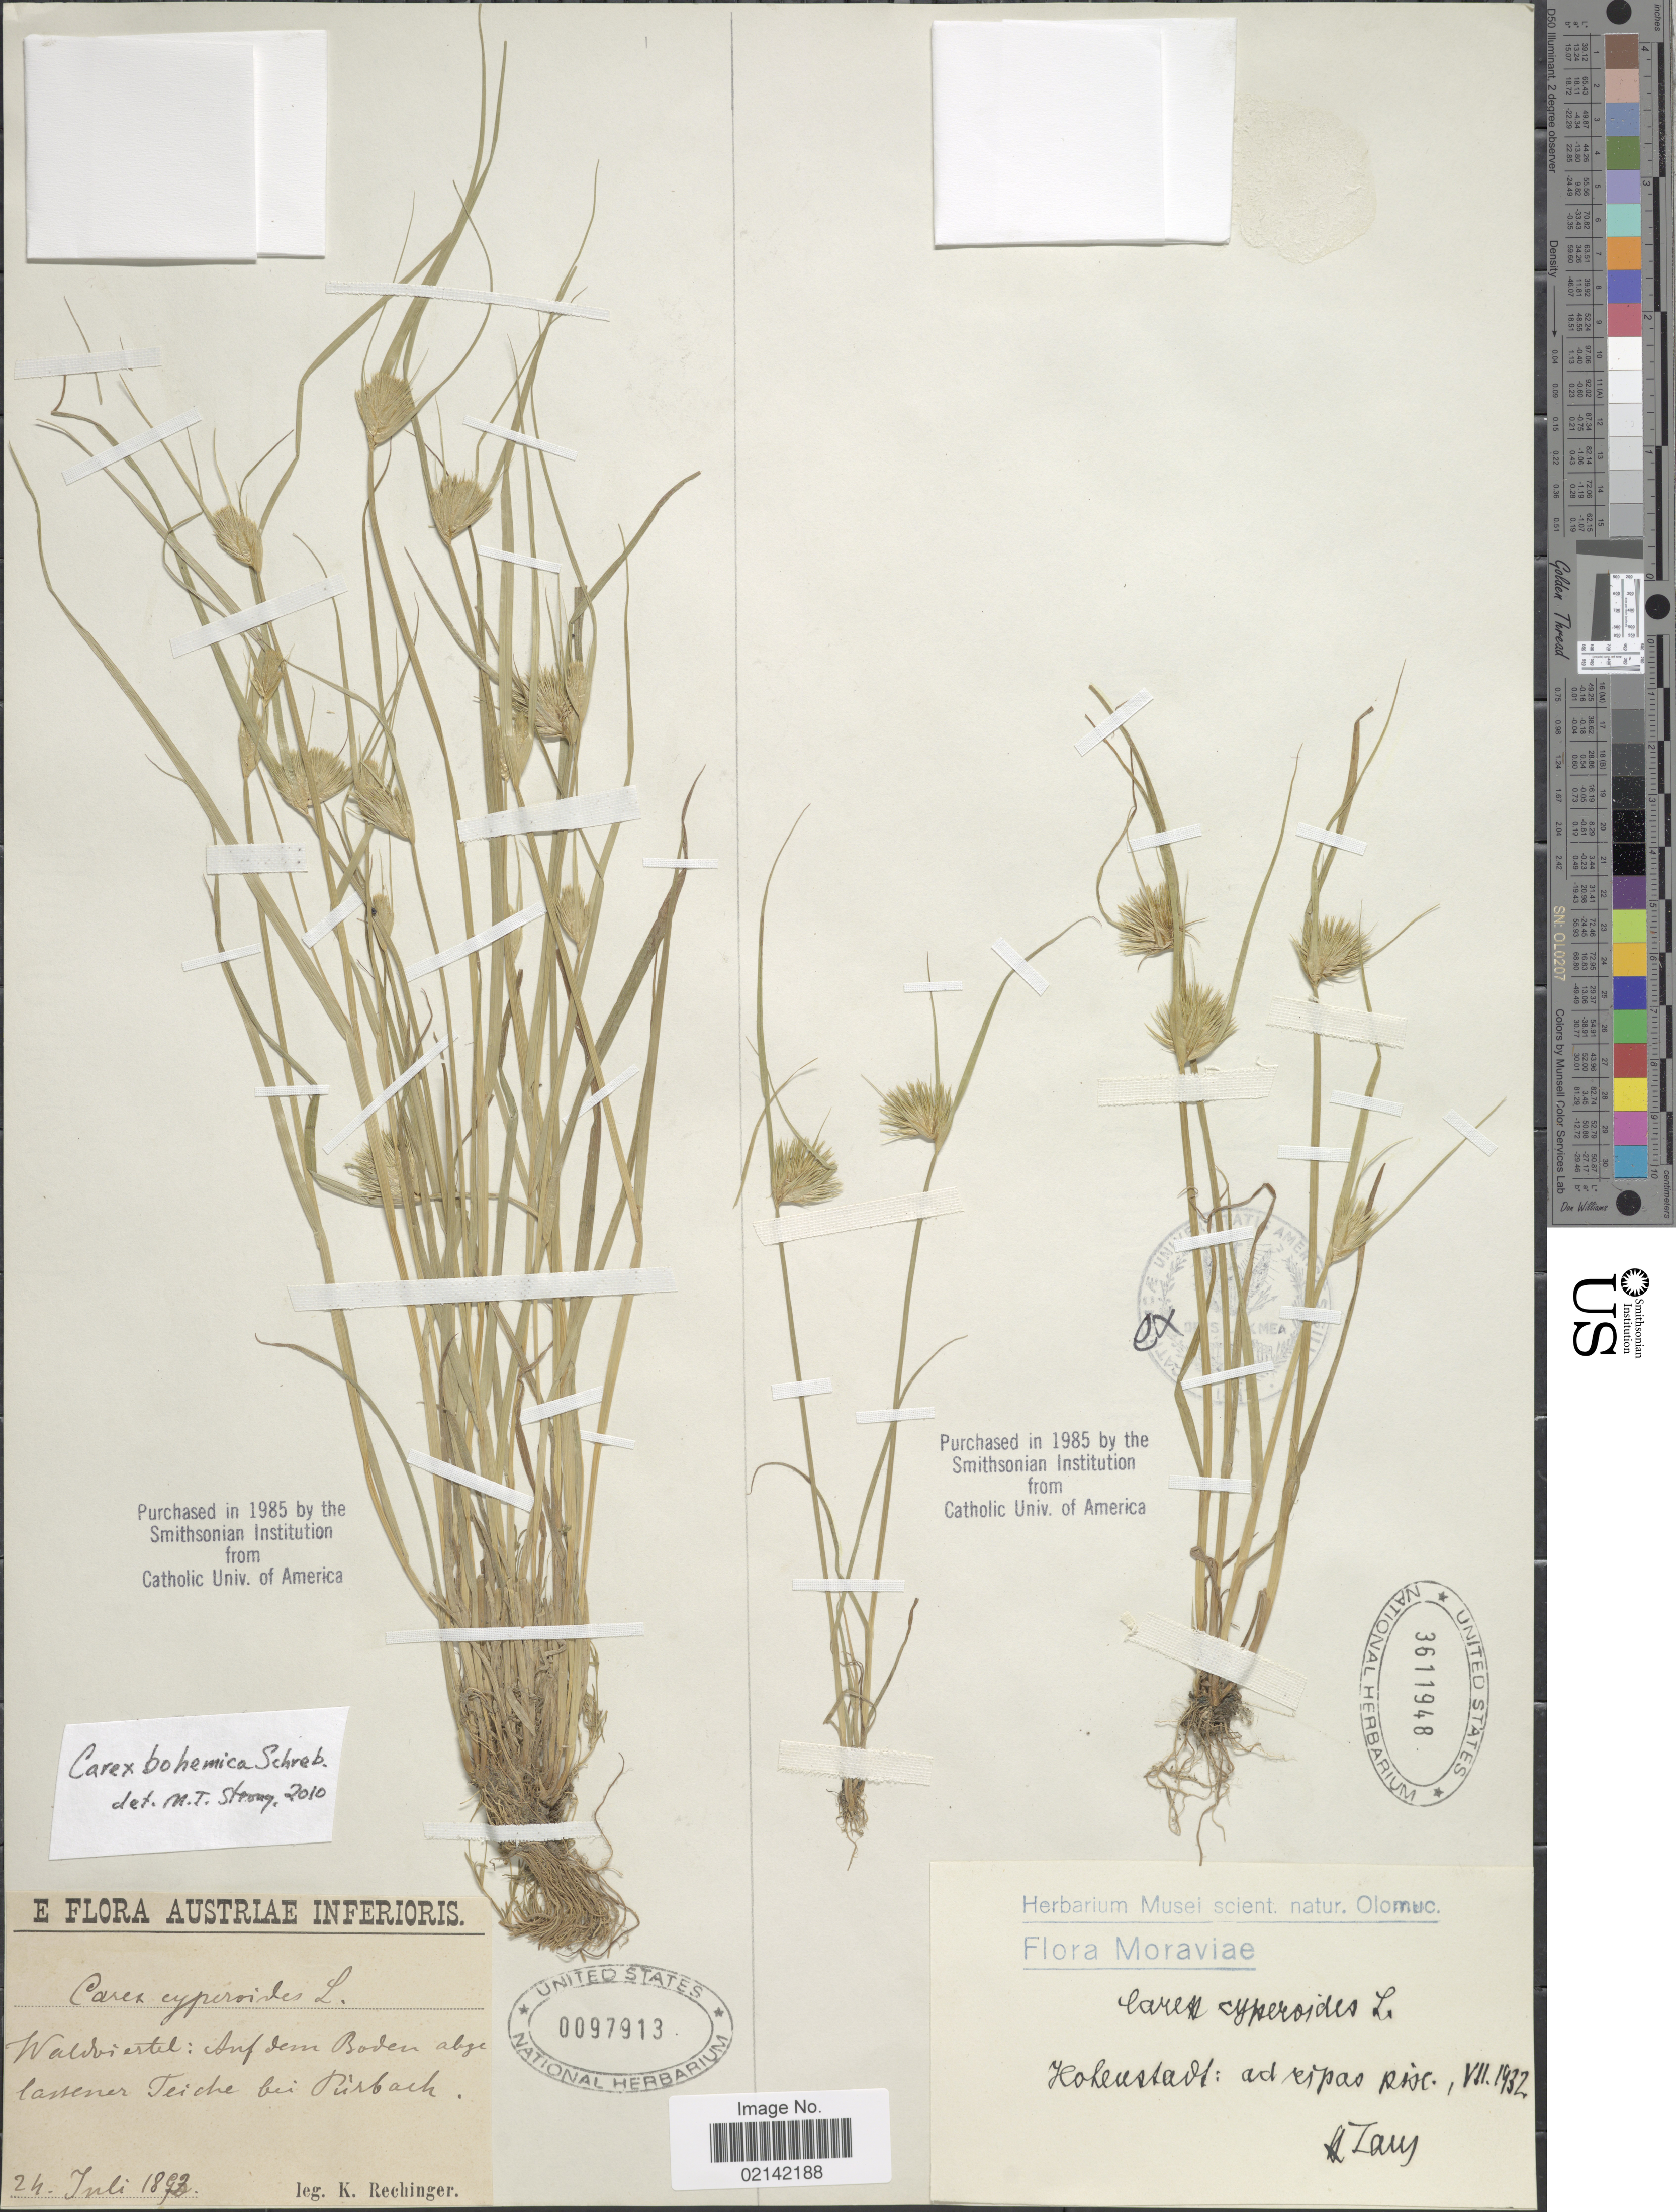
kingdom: Plantae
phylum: Tracheophyta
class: Liliopsida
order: Poales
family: Cyperaceae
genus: Carex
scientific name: Carex bohemica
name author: Schreb.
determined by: Strong, Mark T., (BOT), Smithsonian Institution - National Museum of Natural History (UNITED STATES)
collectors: K. Rechinger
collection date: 1893-07-24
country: Austria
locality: Austriae Inferioris, Waldviertel: Auf dem Boven abze lassener Teiche bei Purbach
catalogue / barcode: US 97913